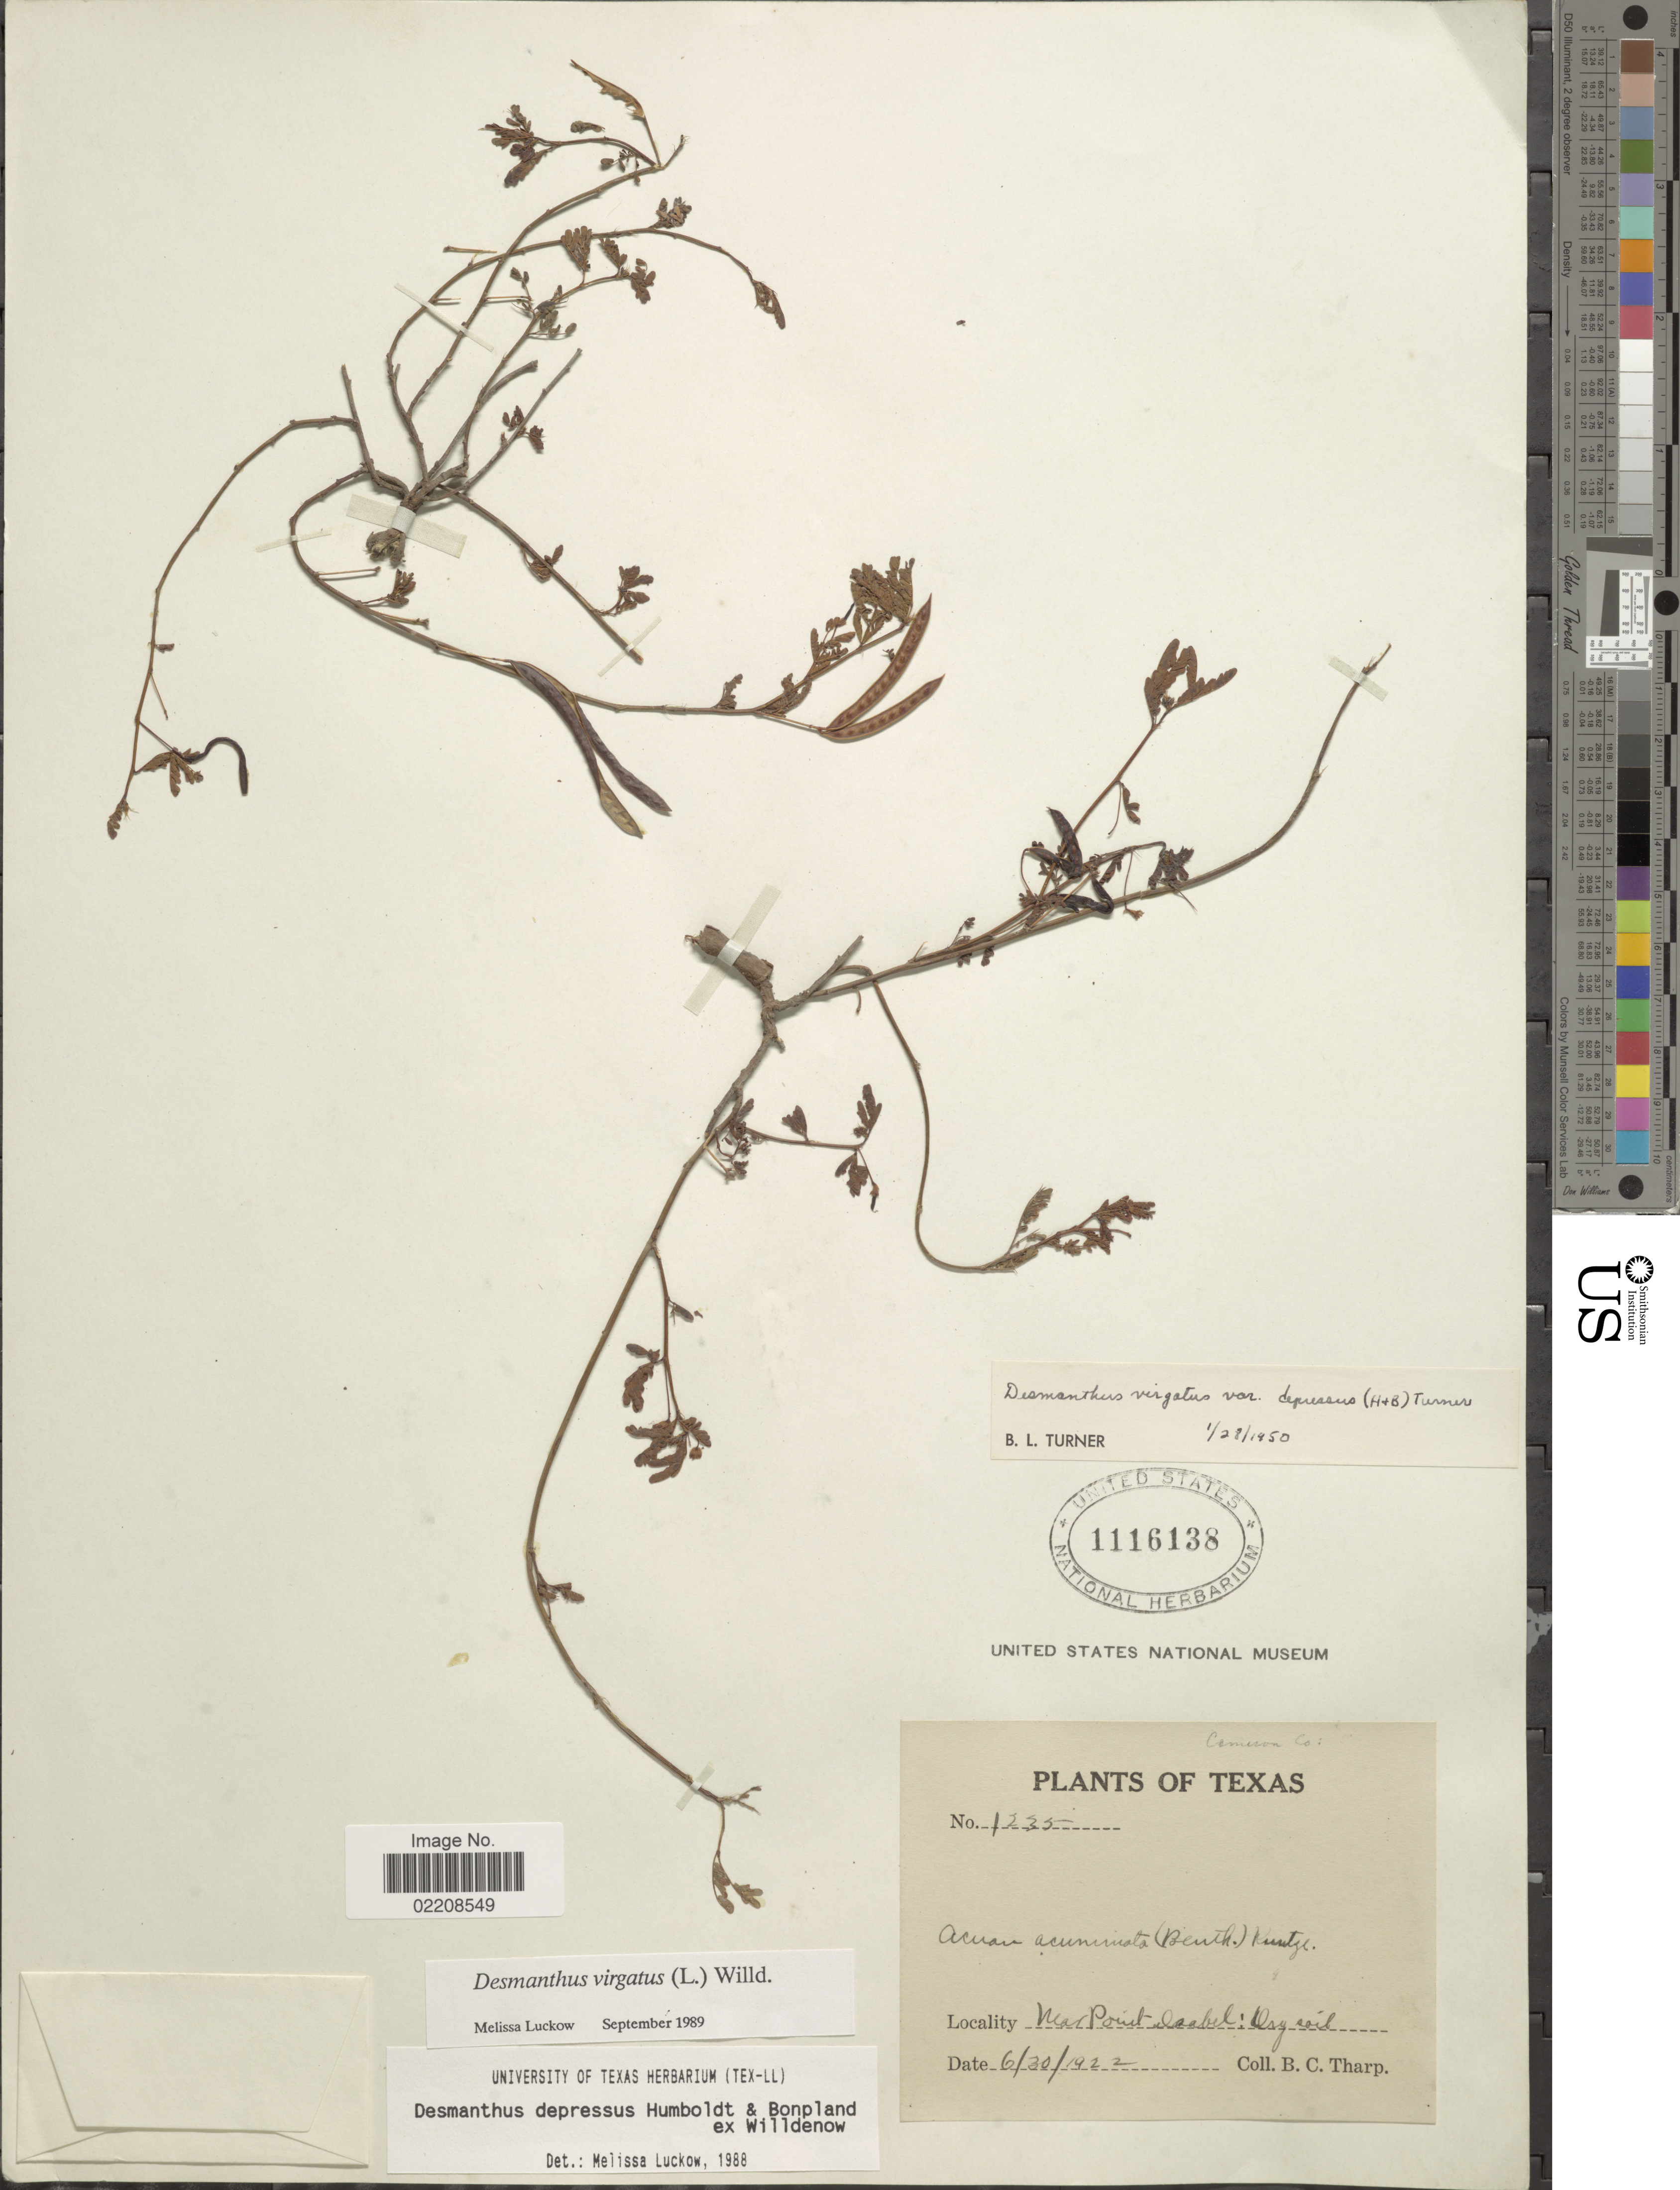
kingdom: Plantae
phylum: Tracheophyta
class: Magnoliopsida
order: Fabales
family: Fabaceae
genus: Desmanthus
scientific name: Desmanthus virgatus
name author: (L.) Willd.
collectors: B. C. Tharp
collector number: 1235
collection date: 1922-06-30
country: United States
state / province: Texas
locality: Cameron Co. Near Point Isabel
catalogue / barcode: US 1116138